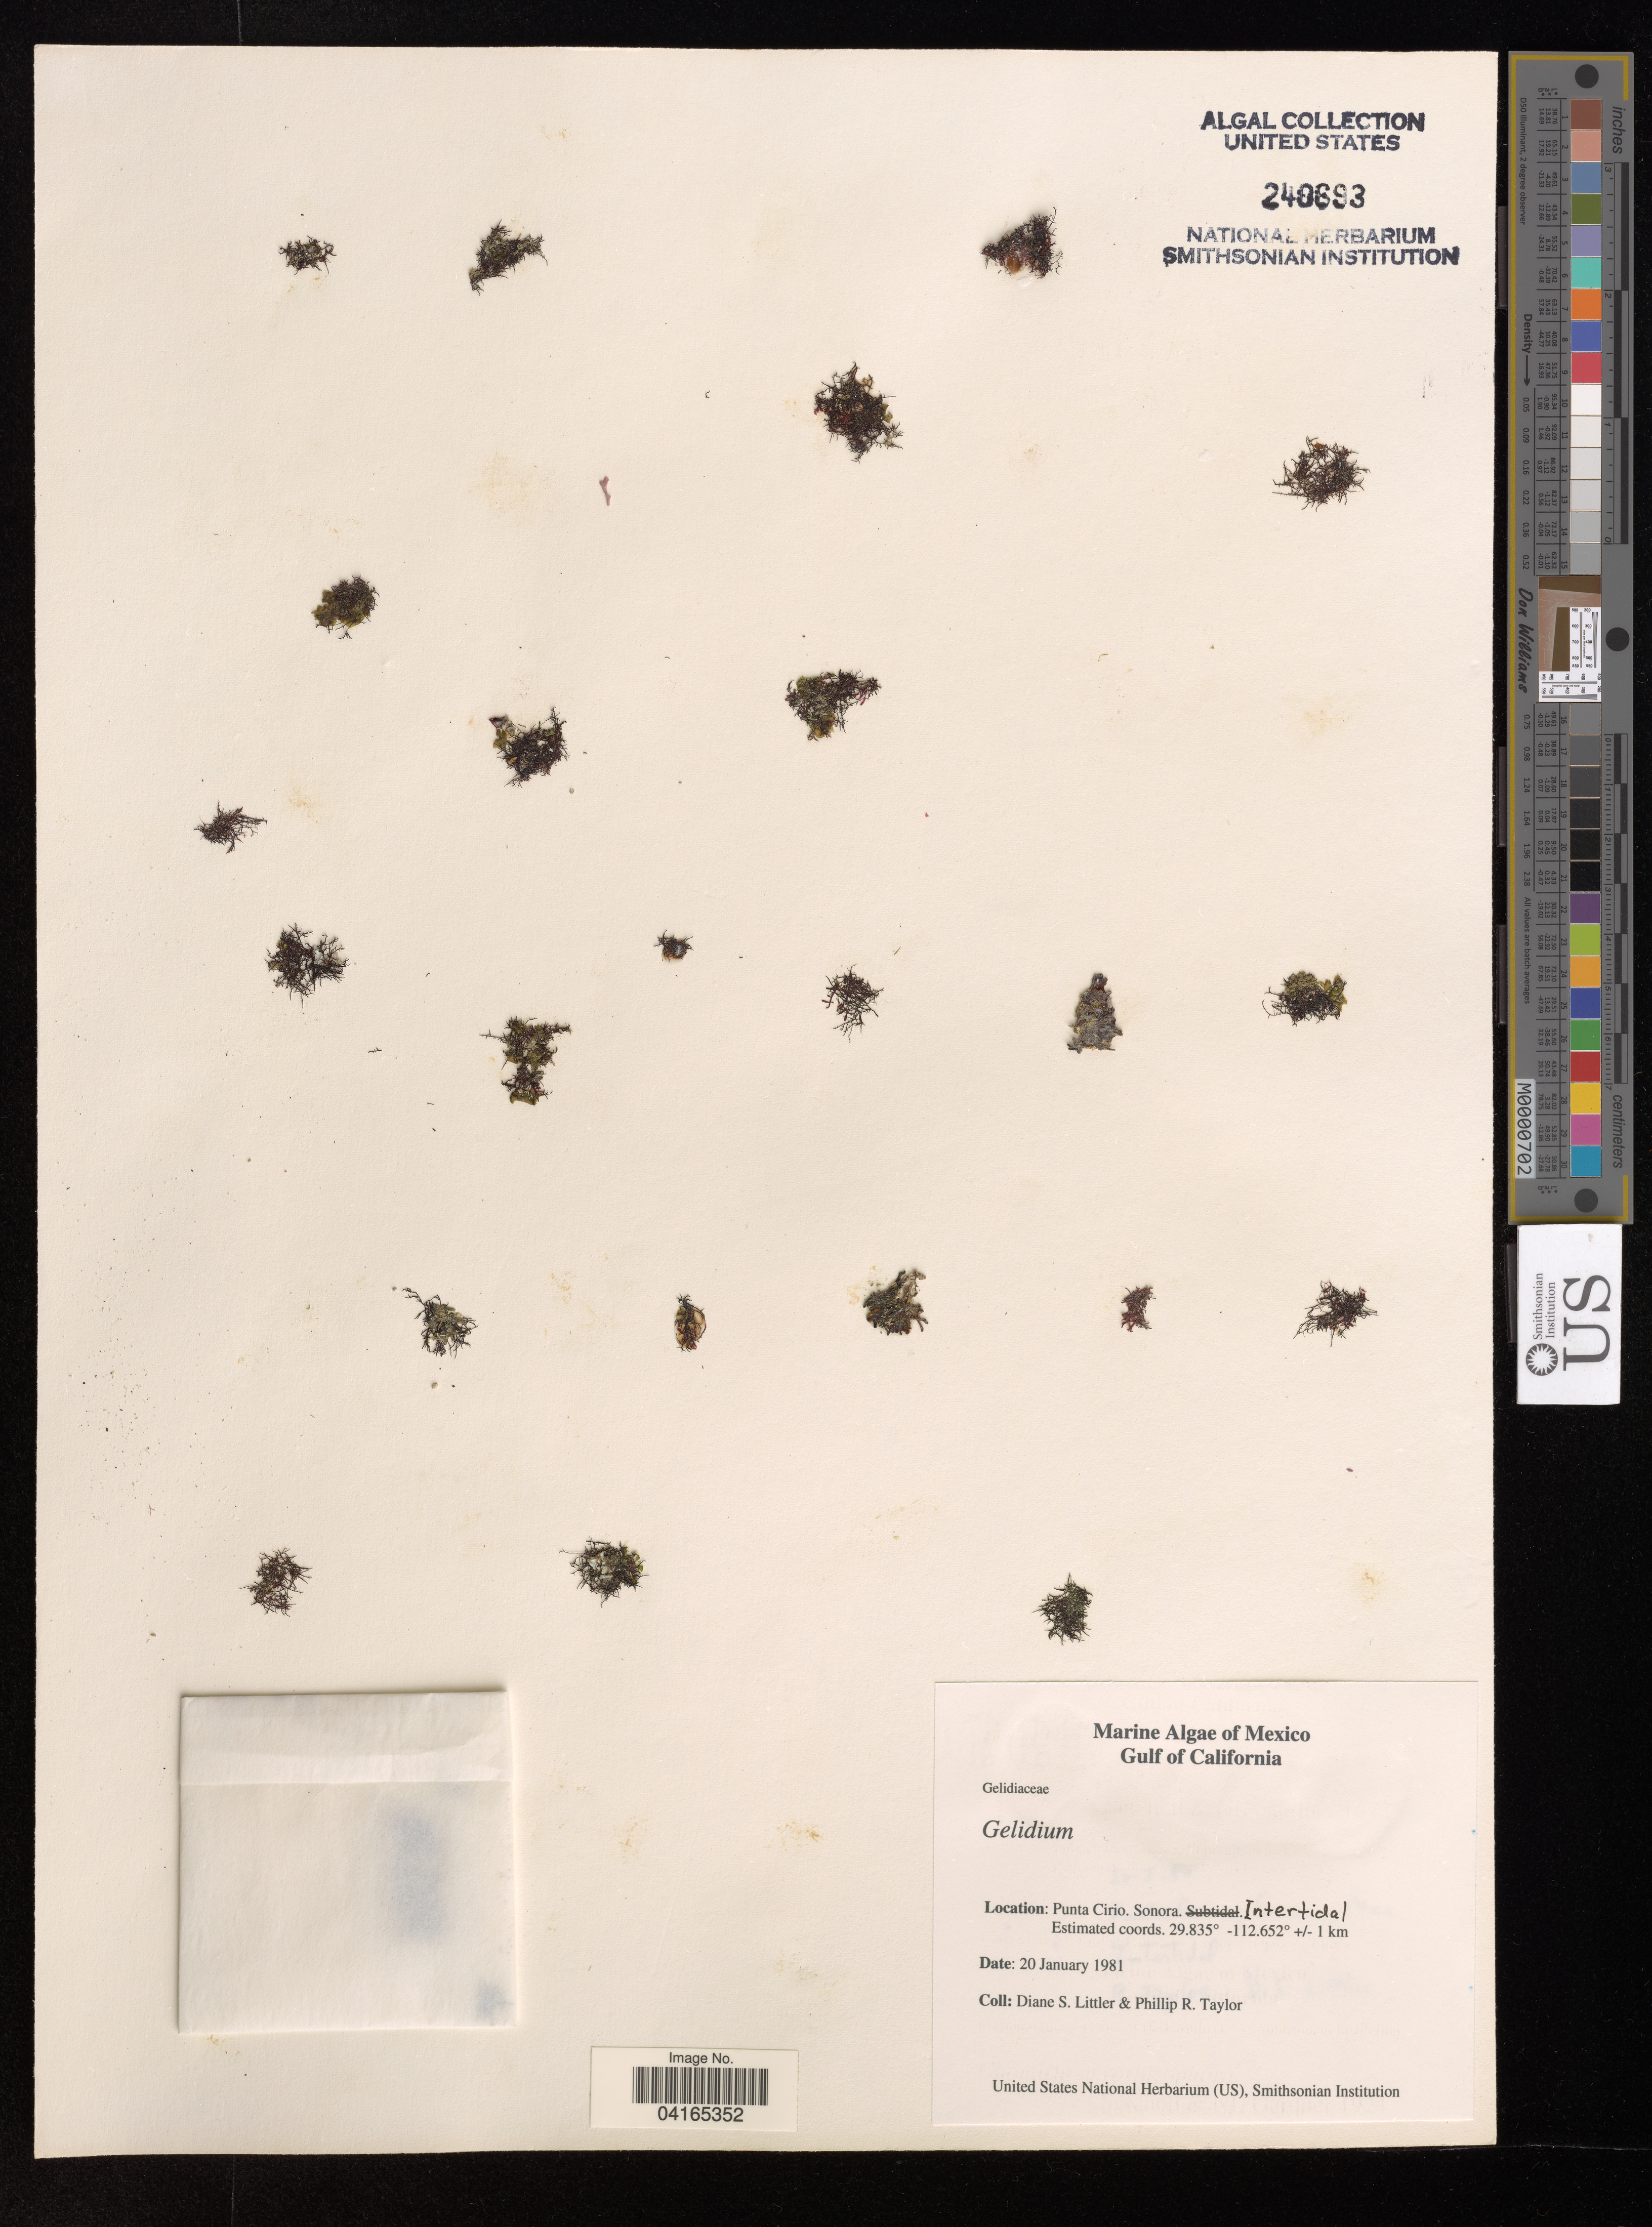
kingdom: Plantae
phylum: Rhodophyta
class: Florideophyceae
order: Gelidiales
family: Gelidiaceae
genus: Gelidium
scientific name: Gelidium sp.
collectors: D. S. Littler & P. Taylor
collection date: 1981-01-20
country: Mexico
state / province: Sonora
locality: Punta Cirio.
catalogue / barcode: US 240693